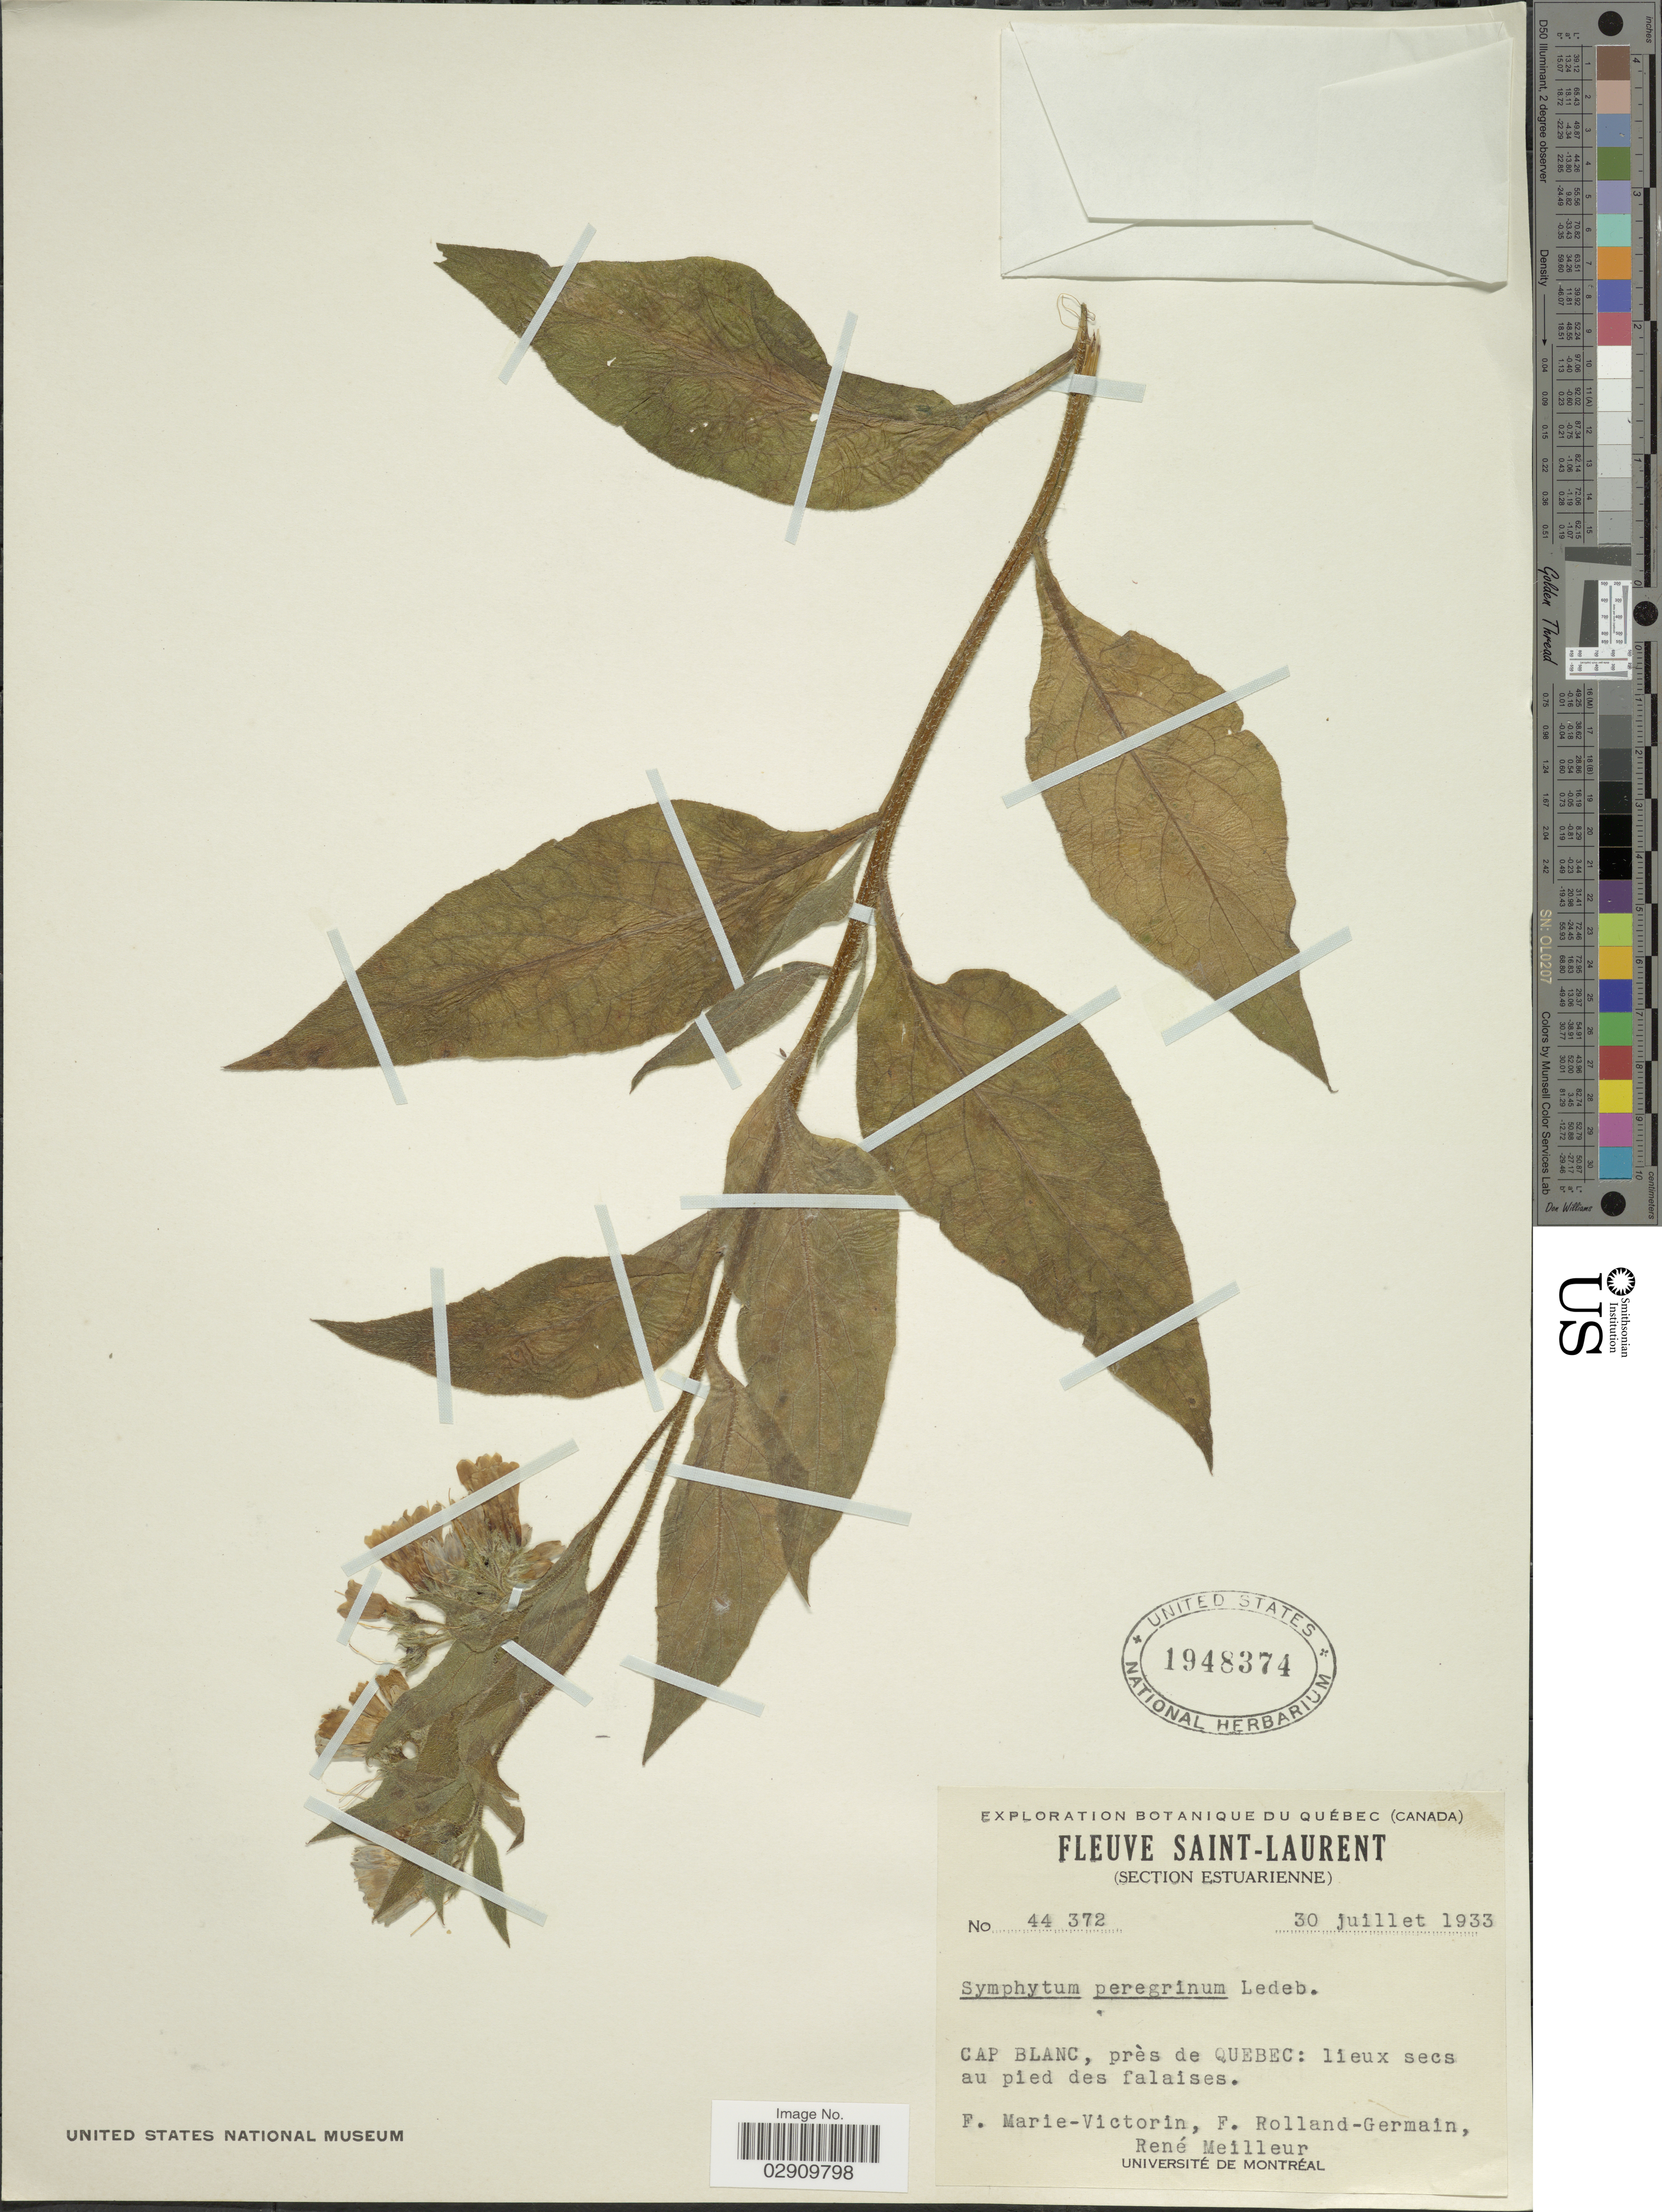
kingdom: Plantae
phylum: Tracheophyta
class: Magnoliopsida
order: Boraginales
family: Boraginaceae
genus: Symphytum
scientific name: Symphytum officinale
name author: L.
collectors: F. Marie-Victorin, Rolland-Germain & R. Meilleur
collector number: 44372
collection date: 1933-07-30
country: Canada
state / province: Quebec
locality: Fleuve Saint-Laurent, Section Estuarienne, Cap Blanc, près de Quebec, lieux secs au pied des falaises.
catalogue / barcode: US 1948374